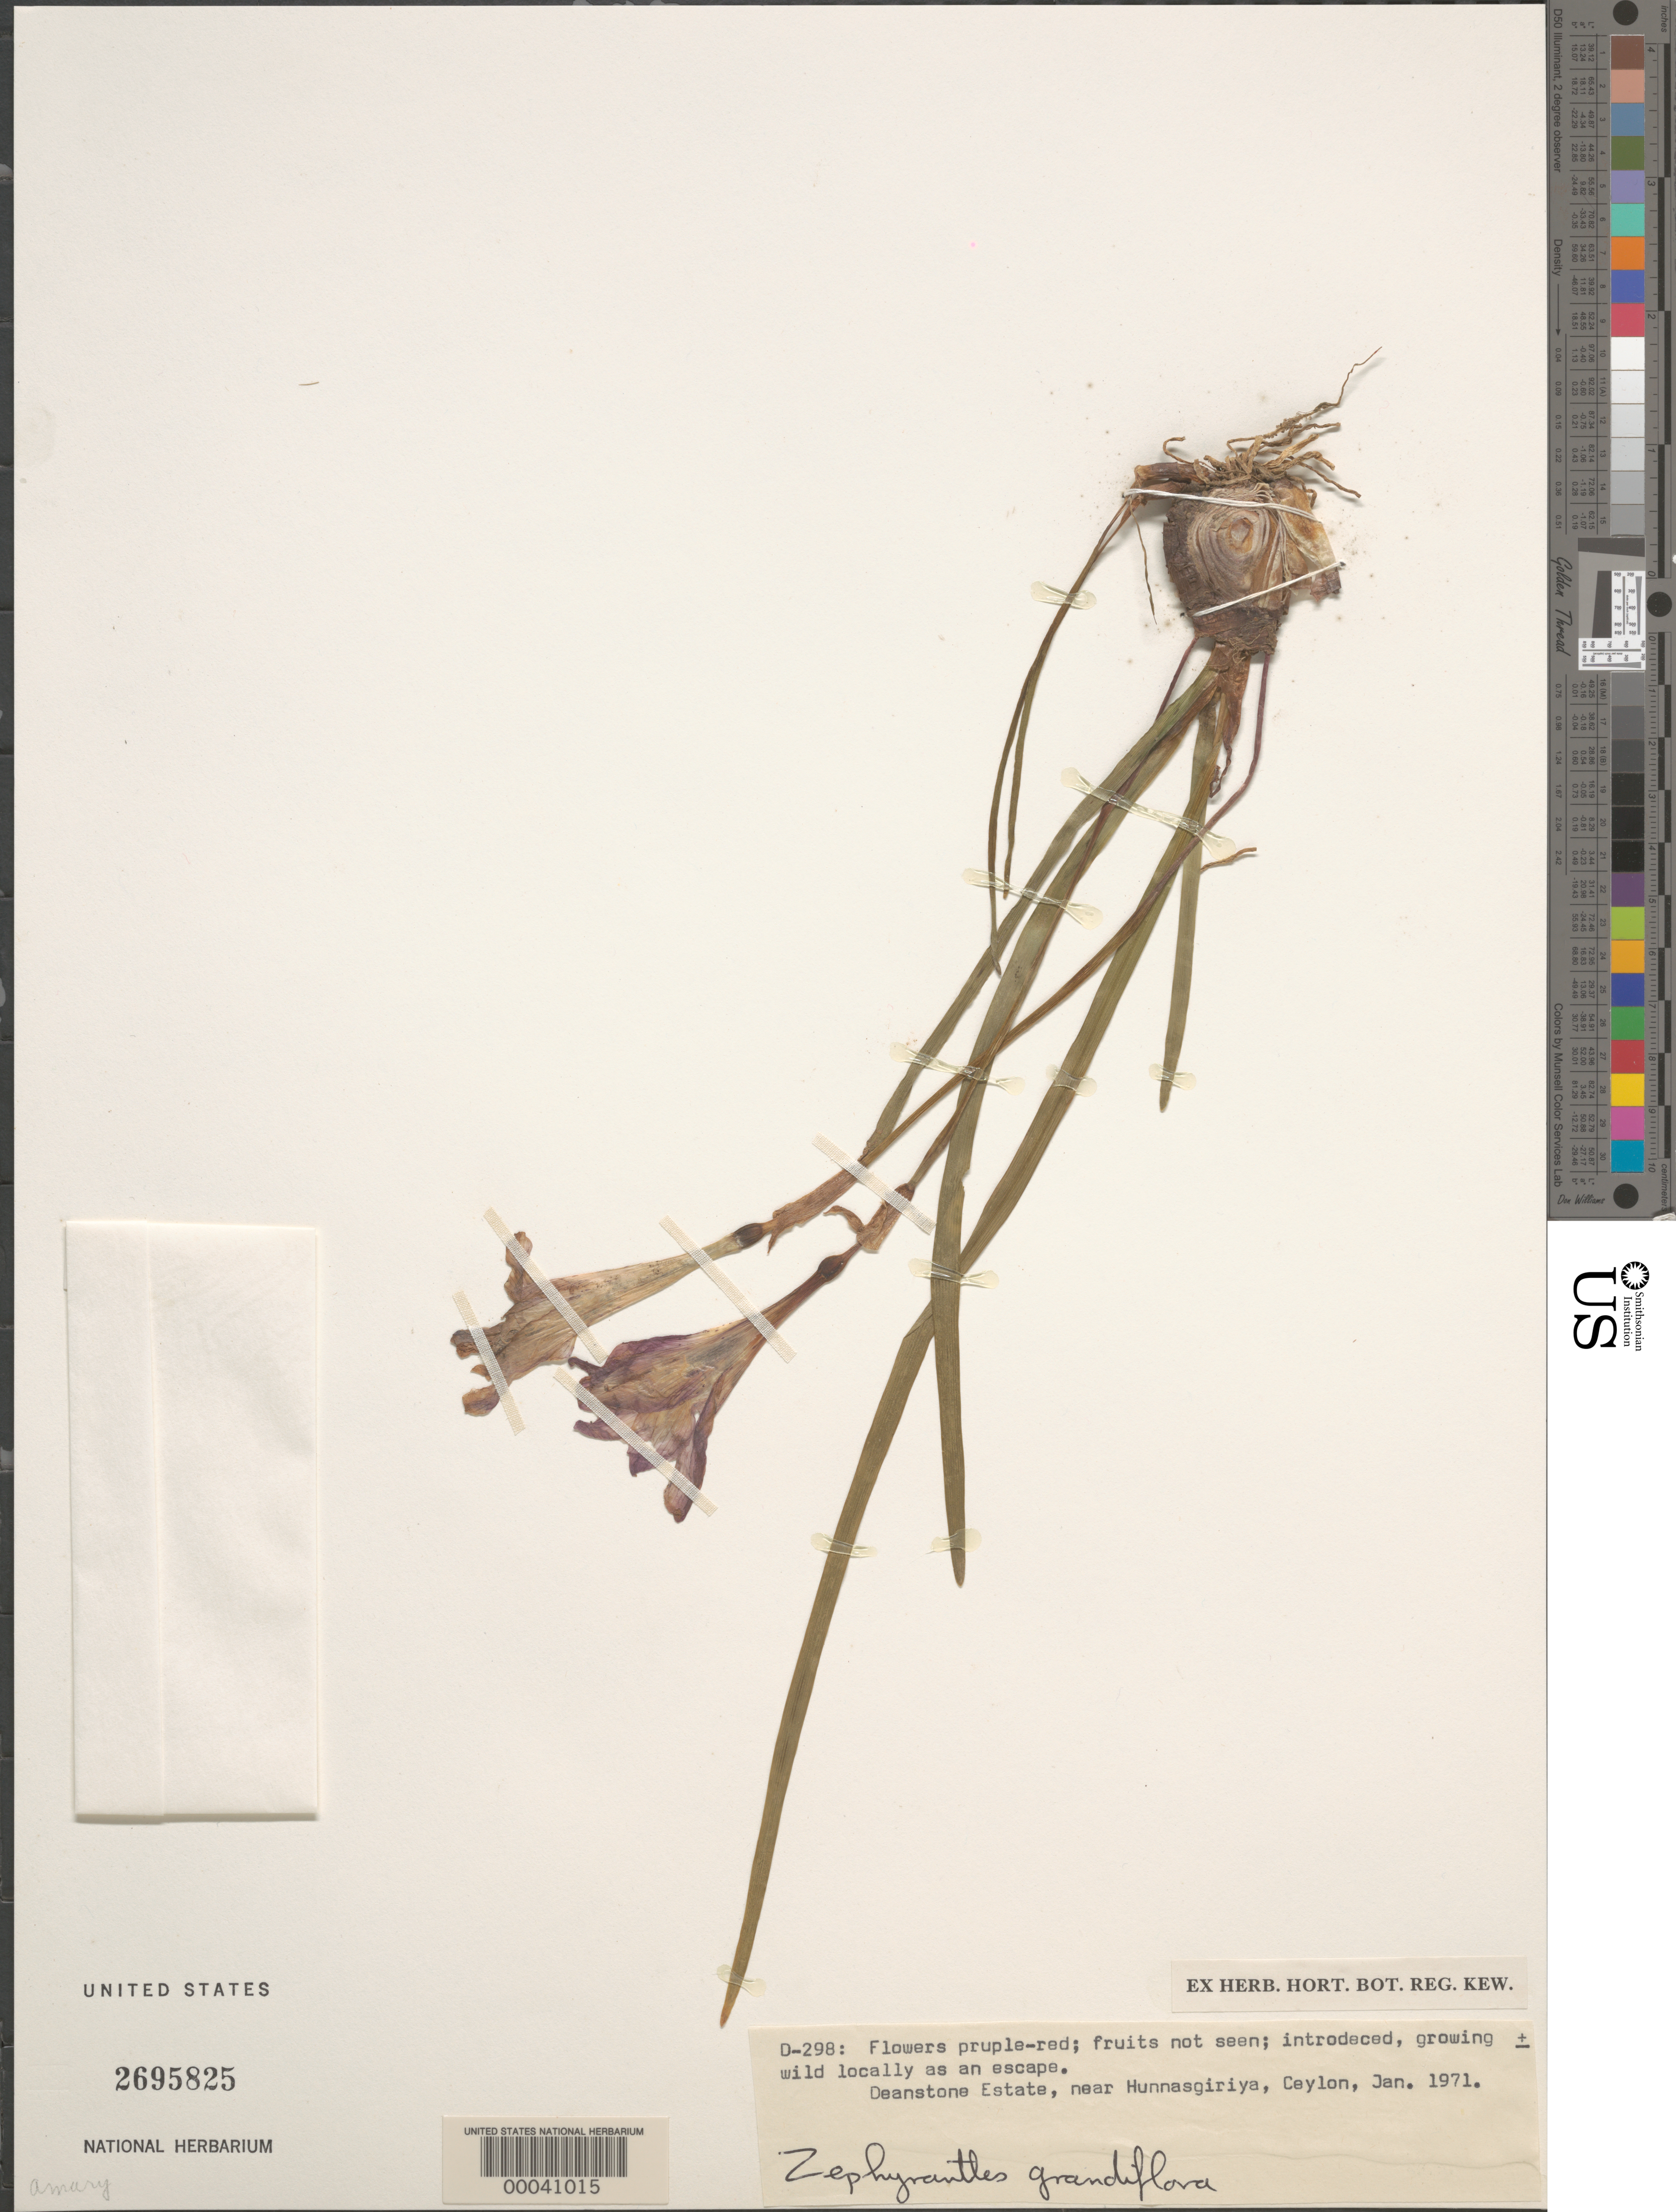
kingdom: Plantae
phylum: Tracheophyta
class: Liliopsida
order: Asparagales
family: Amaryllidaceae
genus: Zephyranthes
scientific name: Zephyranthes grandiflora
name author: Lindl.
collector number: D-298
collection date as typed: Jan 1971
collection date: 1971-01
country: Sri Lanka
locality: Deanstone estate, near hunnasgiriya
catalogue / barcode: US 2695825